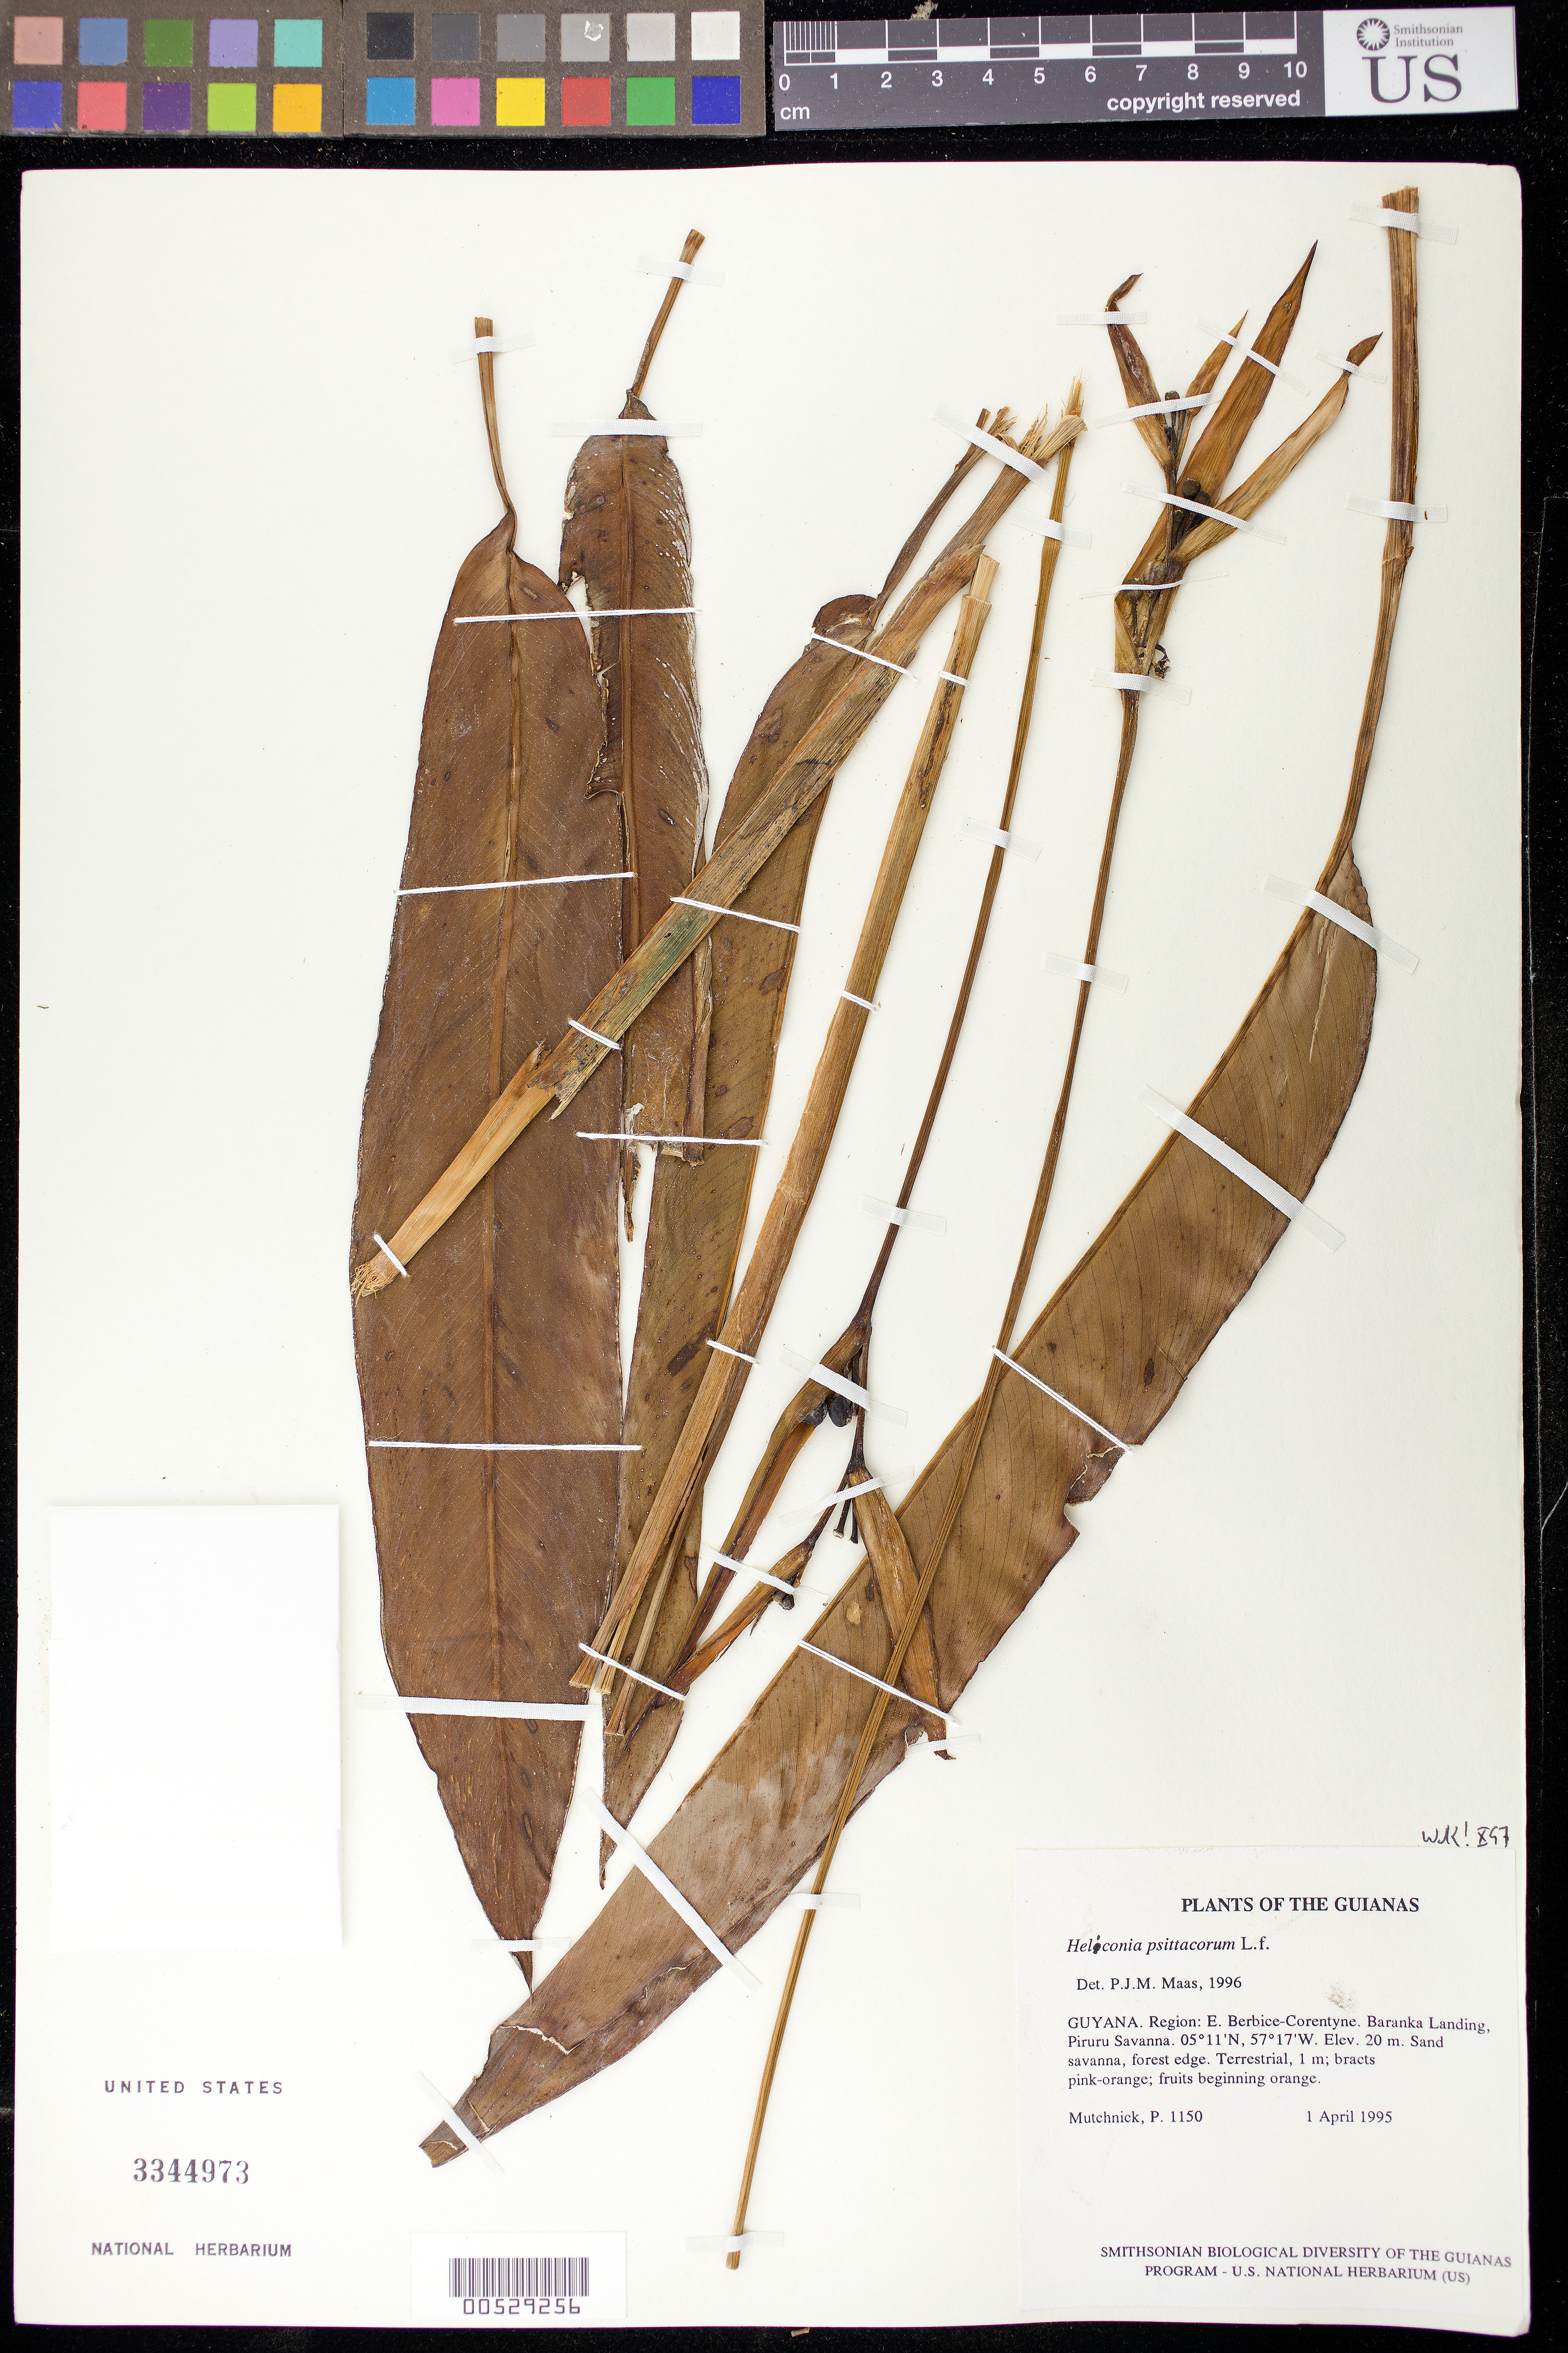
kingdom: Plantae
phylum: Tracheophyta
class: Liliopsida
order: Zingiberales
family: Heliconiaceae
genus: Heliconia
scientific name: Heliconia psittacorum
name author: L. f.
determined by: Maas, Paul J. M.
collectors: P. Mutchnick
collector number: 1150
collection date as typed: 1 April 1995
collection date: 1995-04-01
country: Guyana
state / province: E. Berbice-Corentyne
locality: Baranka Landing, Piruru Savanna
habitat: Sand savanna, forest edge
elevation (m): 20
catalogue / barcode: US 3344973